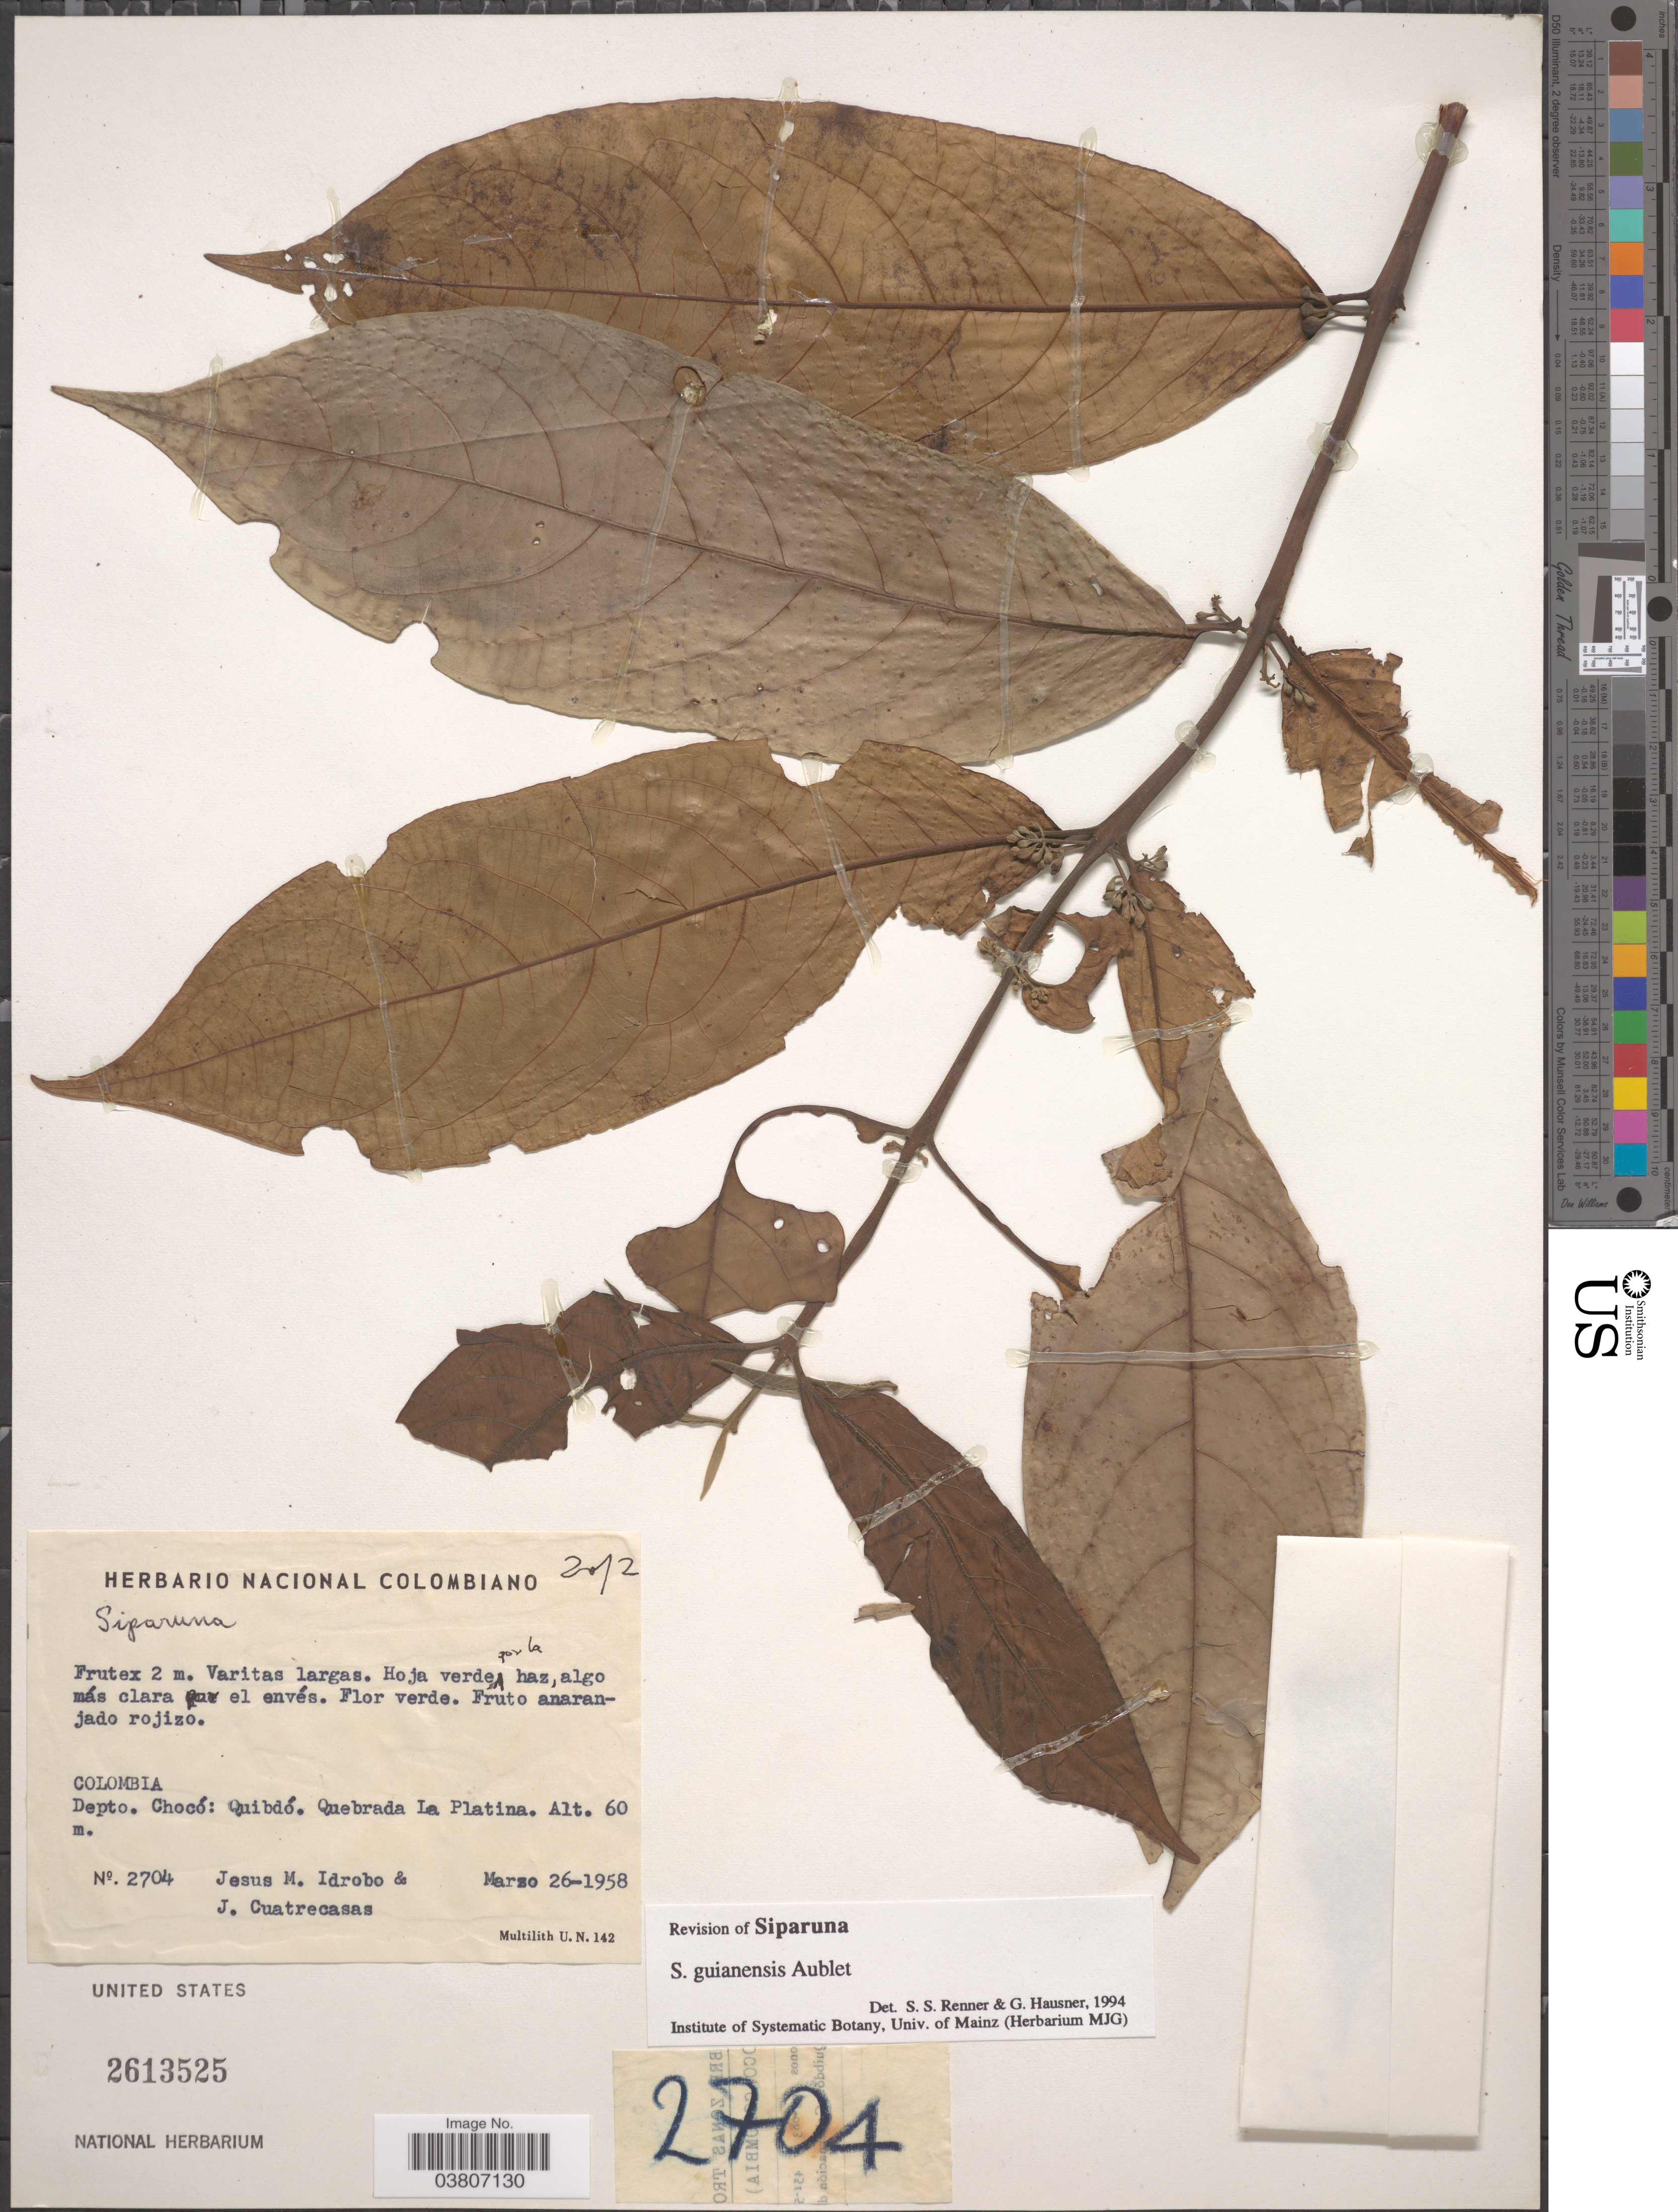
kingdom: Plantae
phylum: Tracheophyta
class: Magnoliopsida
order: Laurales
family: Siparunaceae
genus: Siparuna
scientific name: Siparuna guianensis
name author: Aubl.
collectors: J. M. Idrobo & J. Cuatrecasas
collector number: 2704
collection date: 1958-03-26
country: Colombia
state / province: Chocó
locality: Depto. Chocó: Quibdó. Quebrada La Platina.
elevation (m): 60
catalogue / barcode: US 2613525